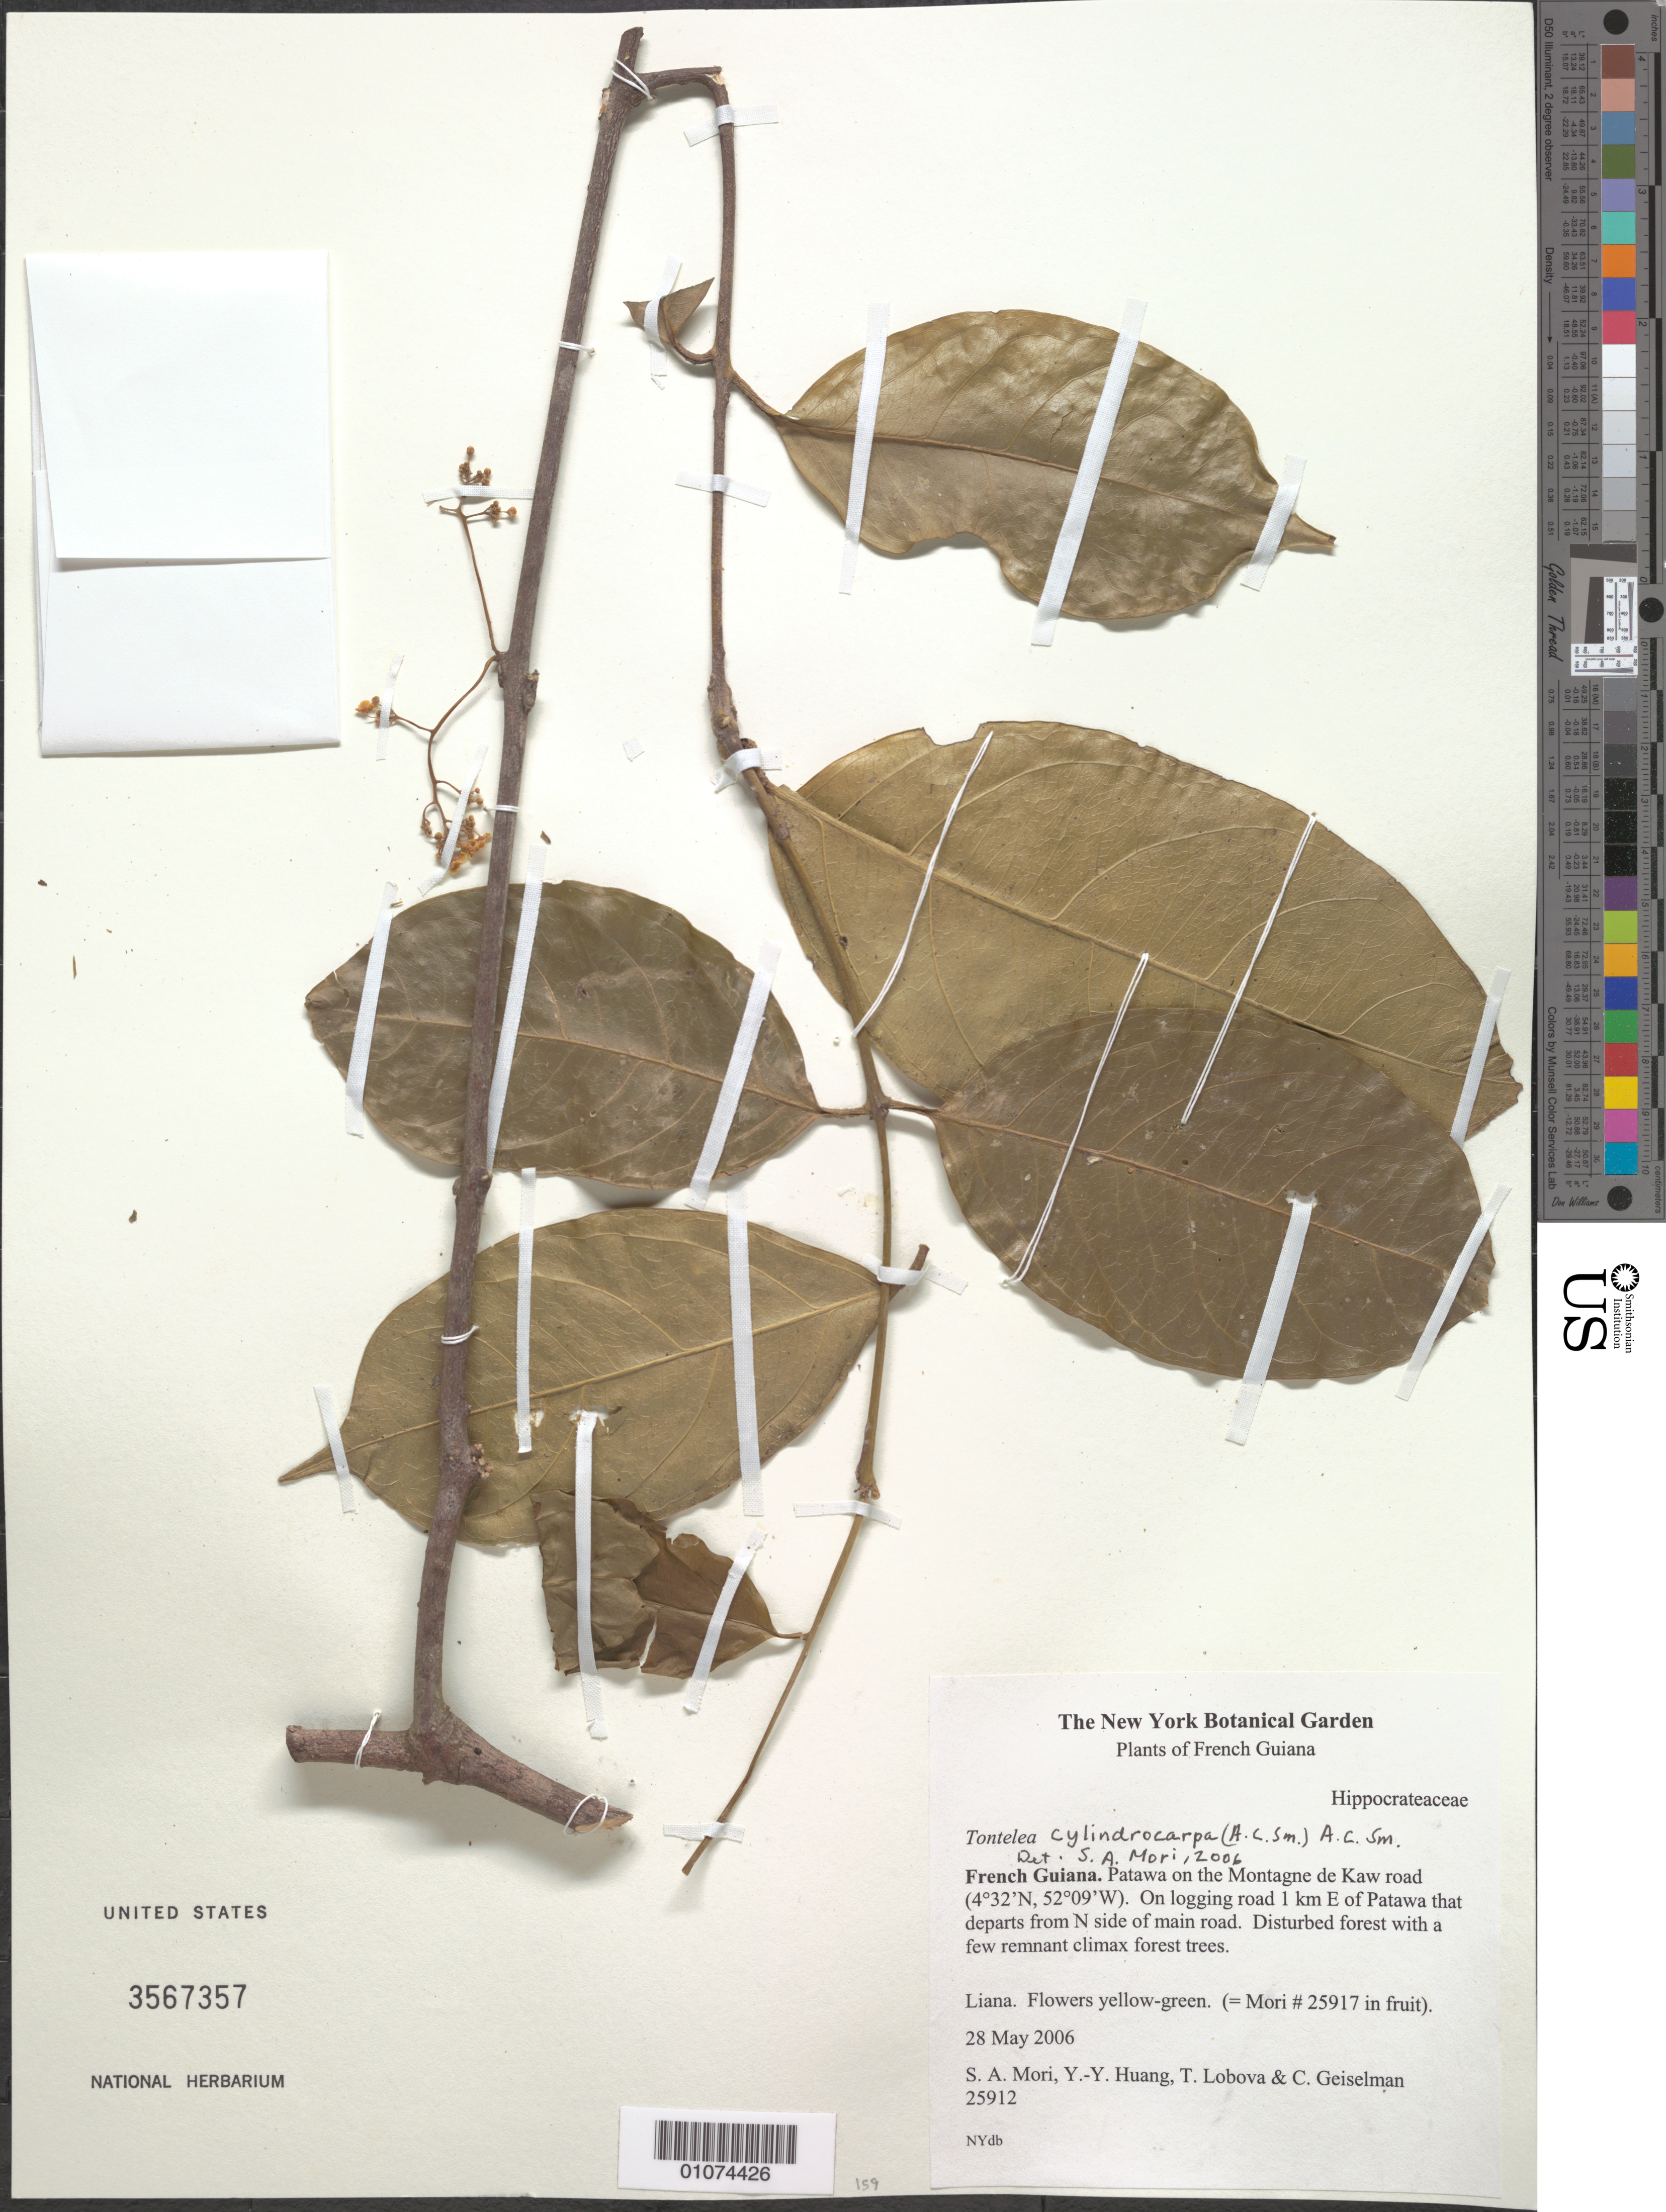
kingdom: Plantae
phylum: Tracheophyta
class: Magnoliopsida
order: Celastrales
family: Celastraceae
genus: Tontelea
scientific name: Tontelea cylindrocarpa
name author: (A.C. Sm.) A.C. Sm.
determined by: Mori, Scott A.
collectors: S. Mori, Y. Huang, T. Lobova & C. Geiselman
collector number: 25912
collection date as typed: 28-May-06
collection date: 2006-05-28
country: French Guiana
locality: Patawa on the Montagne de Kaw road. On logging road 1 km E of Patawa that departs from N side of main road.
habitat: Near sea level. Disturbed forest with a few remnant climax forest trees.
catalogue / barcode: US 3567357